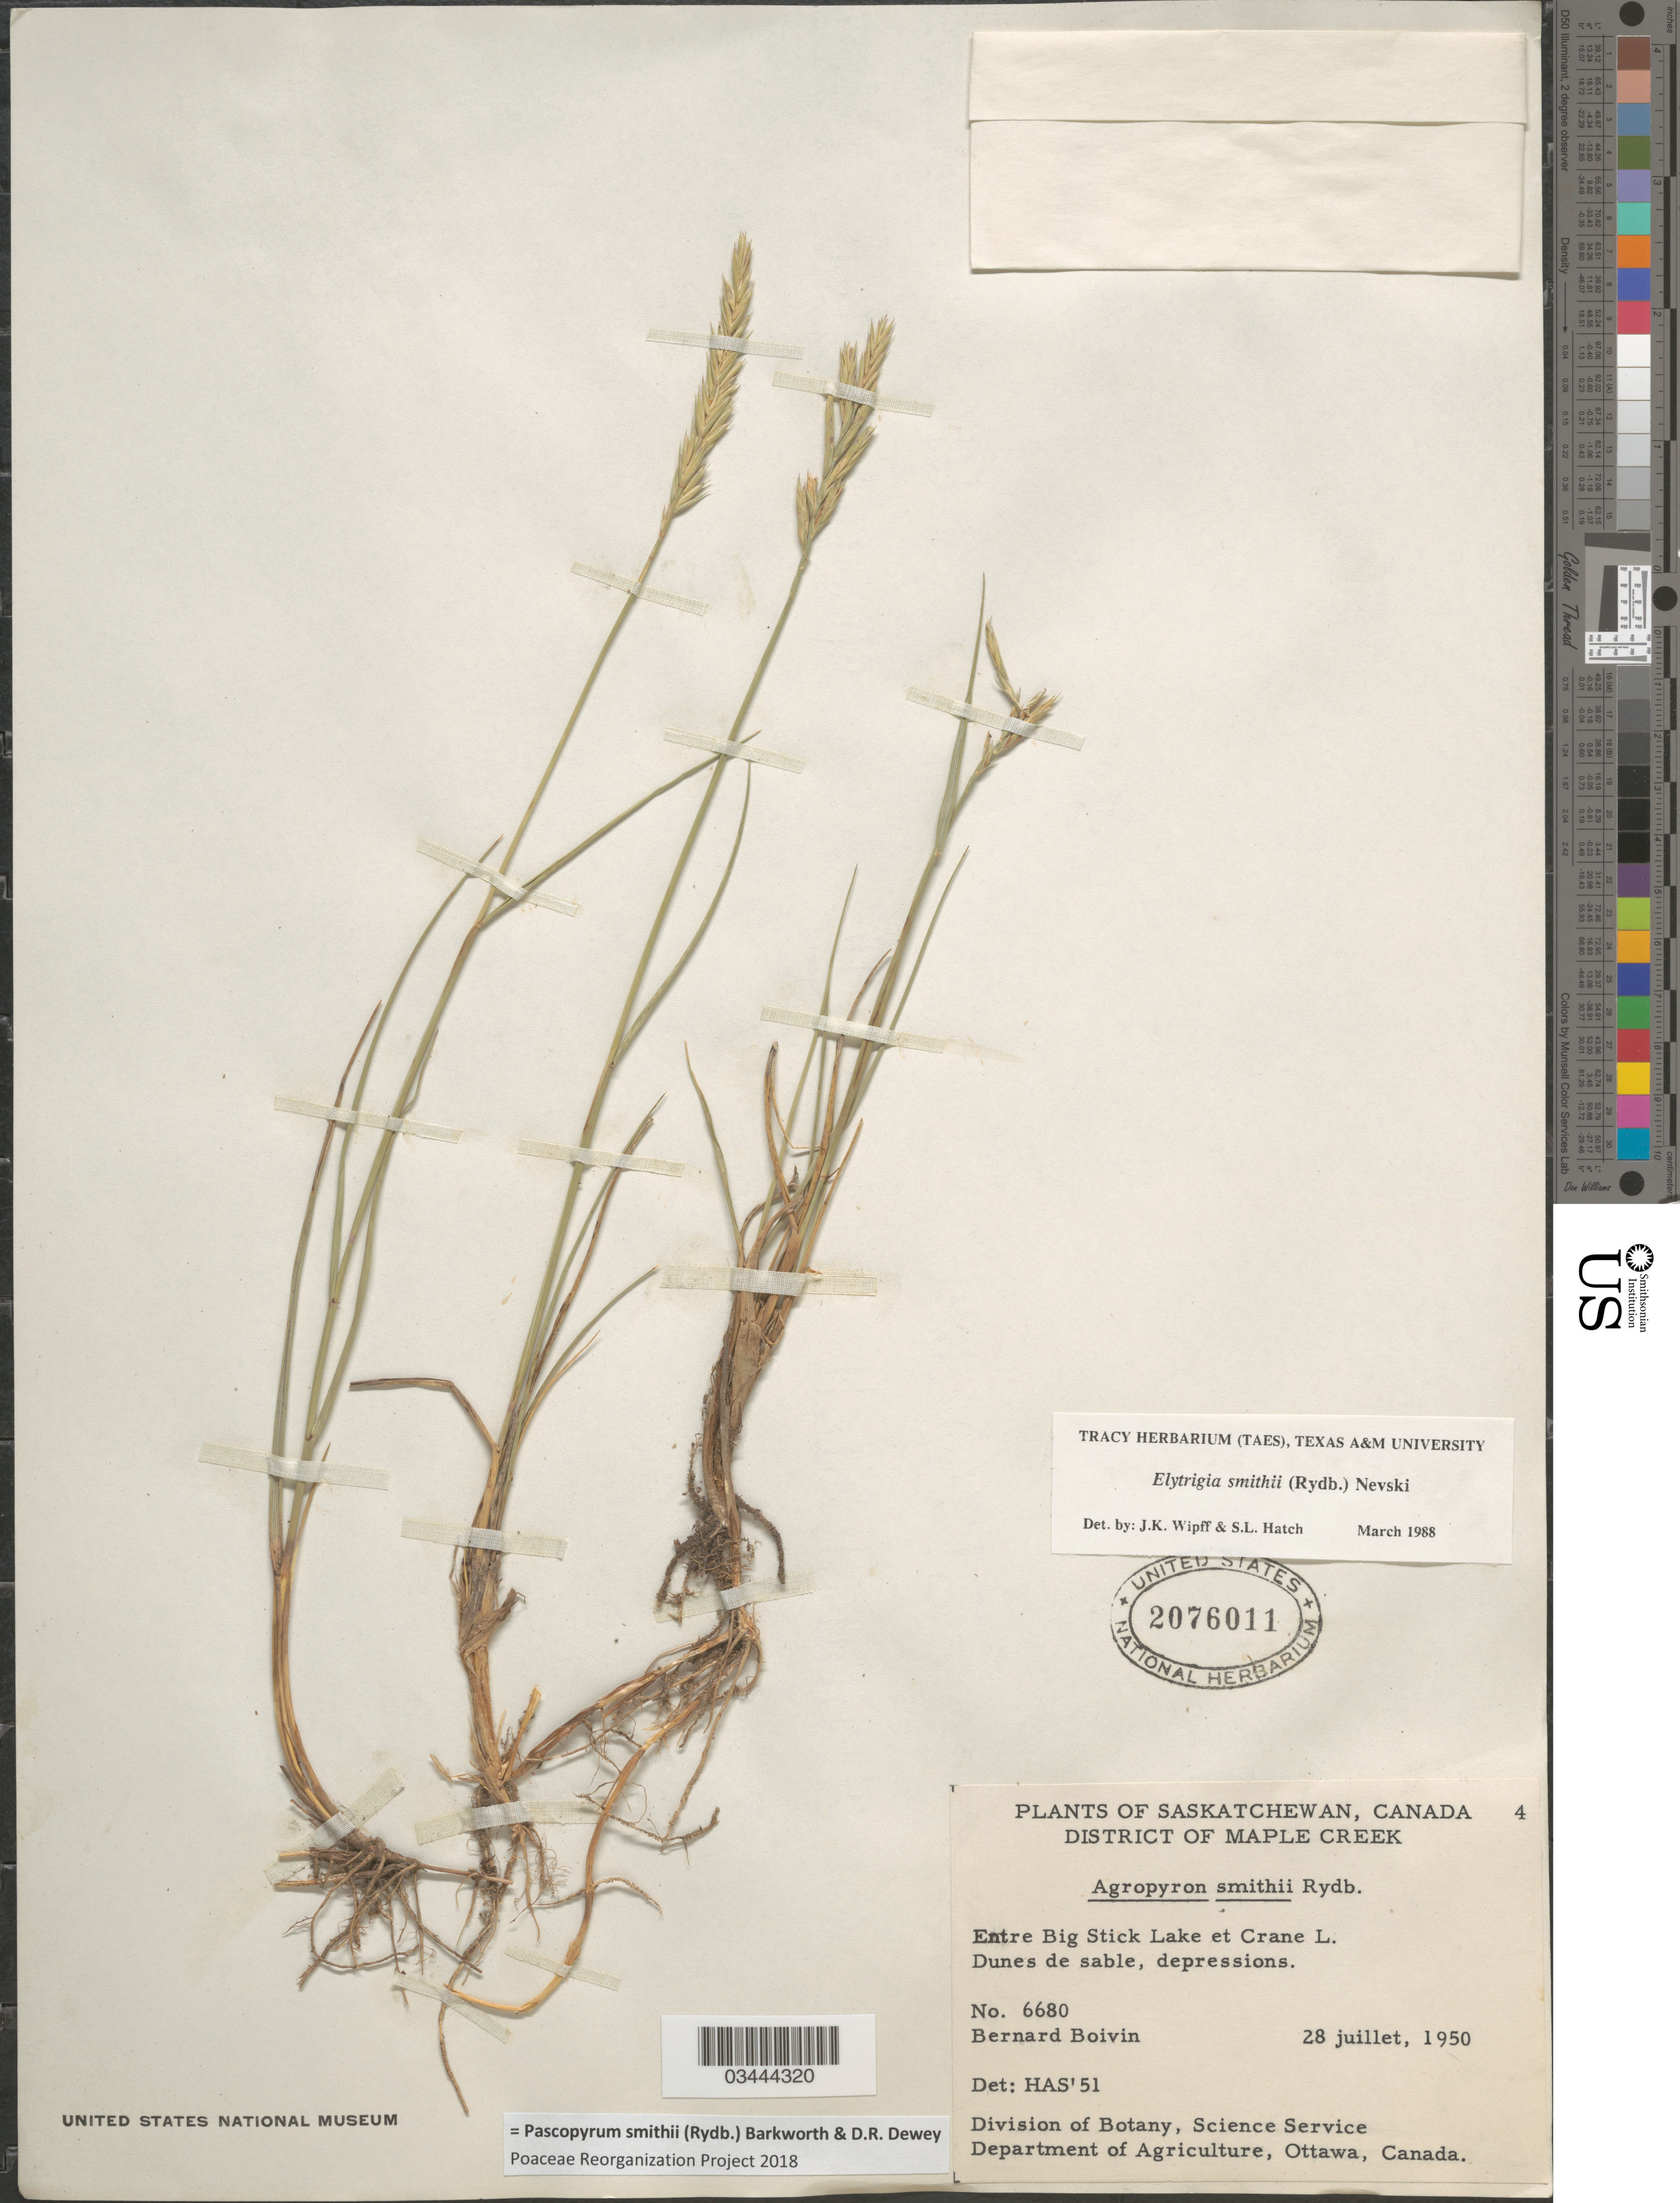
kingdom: Plantae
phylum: Tracheophyta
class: Liliopsida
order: Poales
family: Poaceae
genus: Pascopyrum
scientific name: Pascopyrum smithii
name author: (Rydb.) Barkworth & Dewey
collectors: J. R. B. Boivin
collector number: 6680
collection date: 1950-07-28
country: Canada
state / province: Saskatchewan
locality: Saskatchewan. District Of Maple Creek. Entre Big Stick Lake et Carne L. Dunes de sable, depressions.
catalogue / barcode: US 2076011